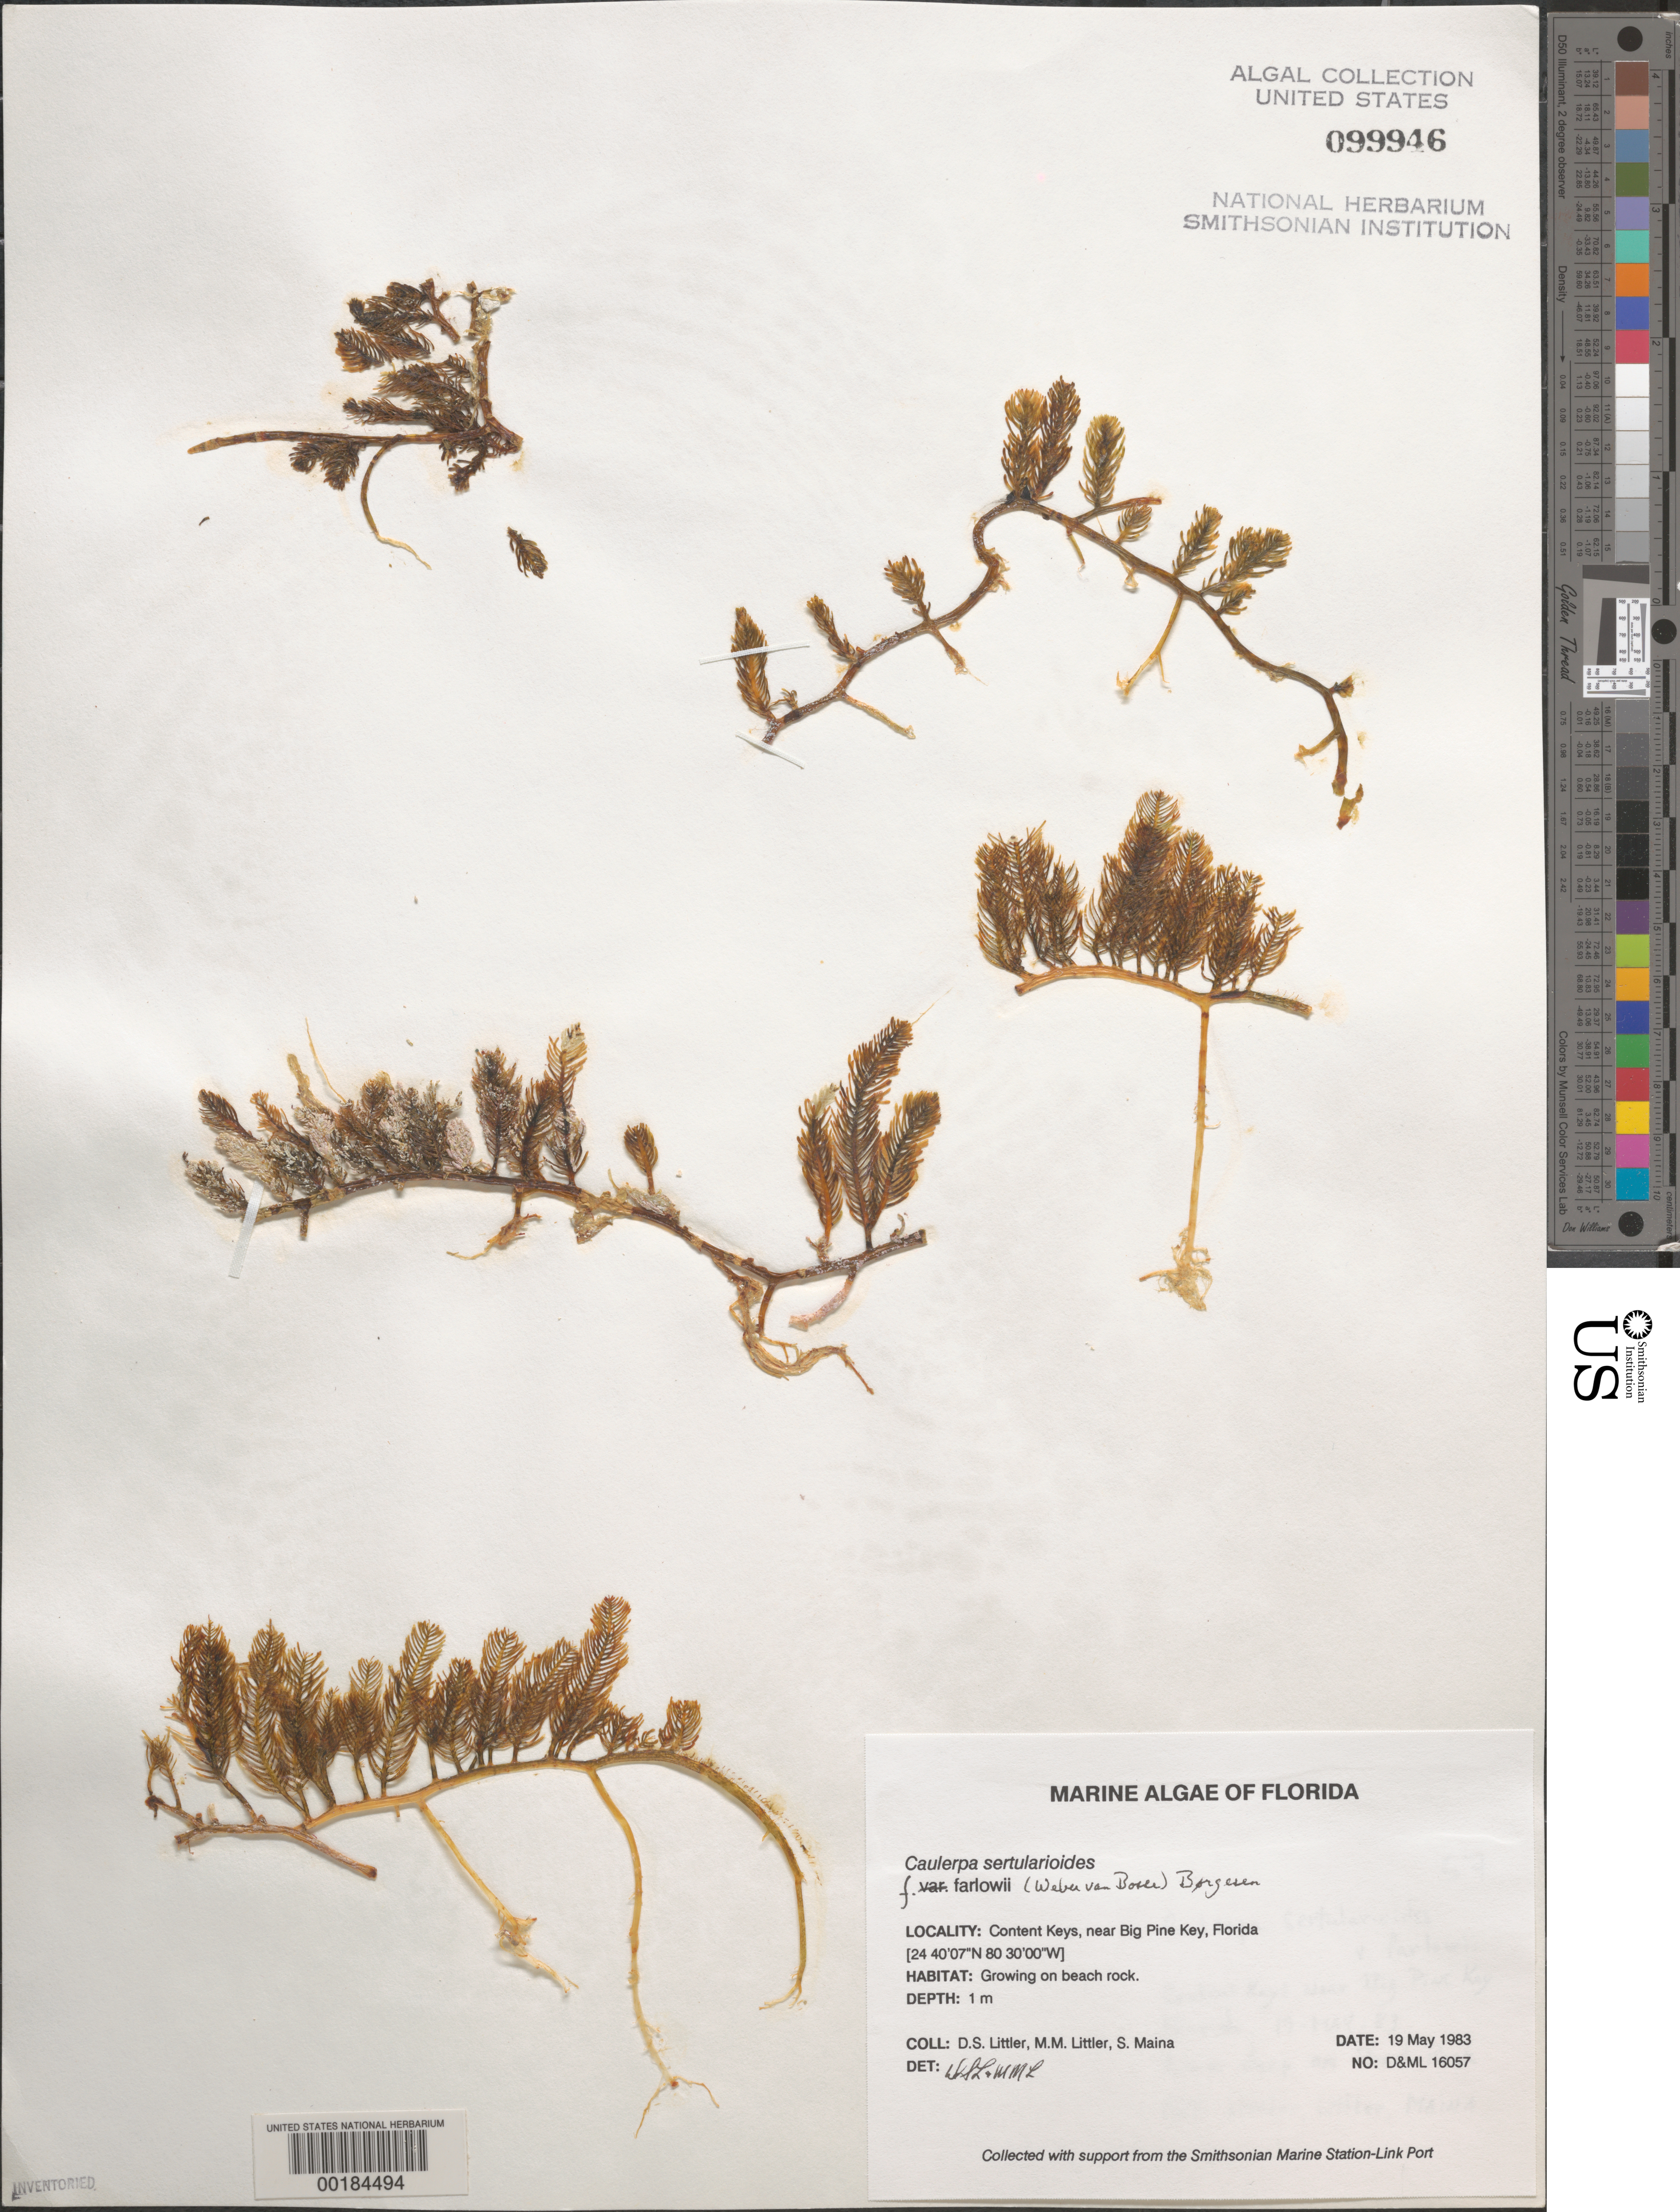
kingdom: Plantae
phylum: Chlorophyta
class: Ulvophyceae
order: Bryopsidales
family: Caulerpaceae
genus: Caulerpa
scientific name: Caulerpa sertularioides var. farlowii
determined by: Littler, D. S.; Littler, M. M.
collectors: D. S. Littler, M. M. Littler & S. Maina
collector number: D&ML 16057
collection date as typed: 19 May 1983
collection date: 1983-05-19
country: United States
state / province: Florida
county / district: Monroe County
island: Content Keys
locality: Near Big Pine Key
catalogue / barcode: US 99946